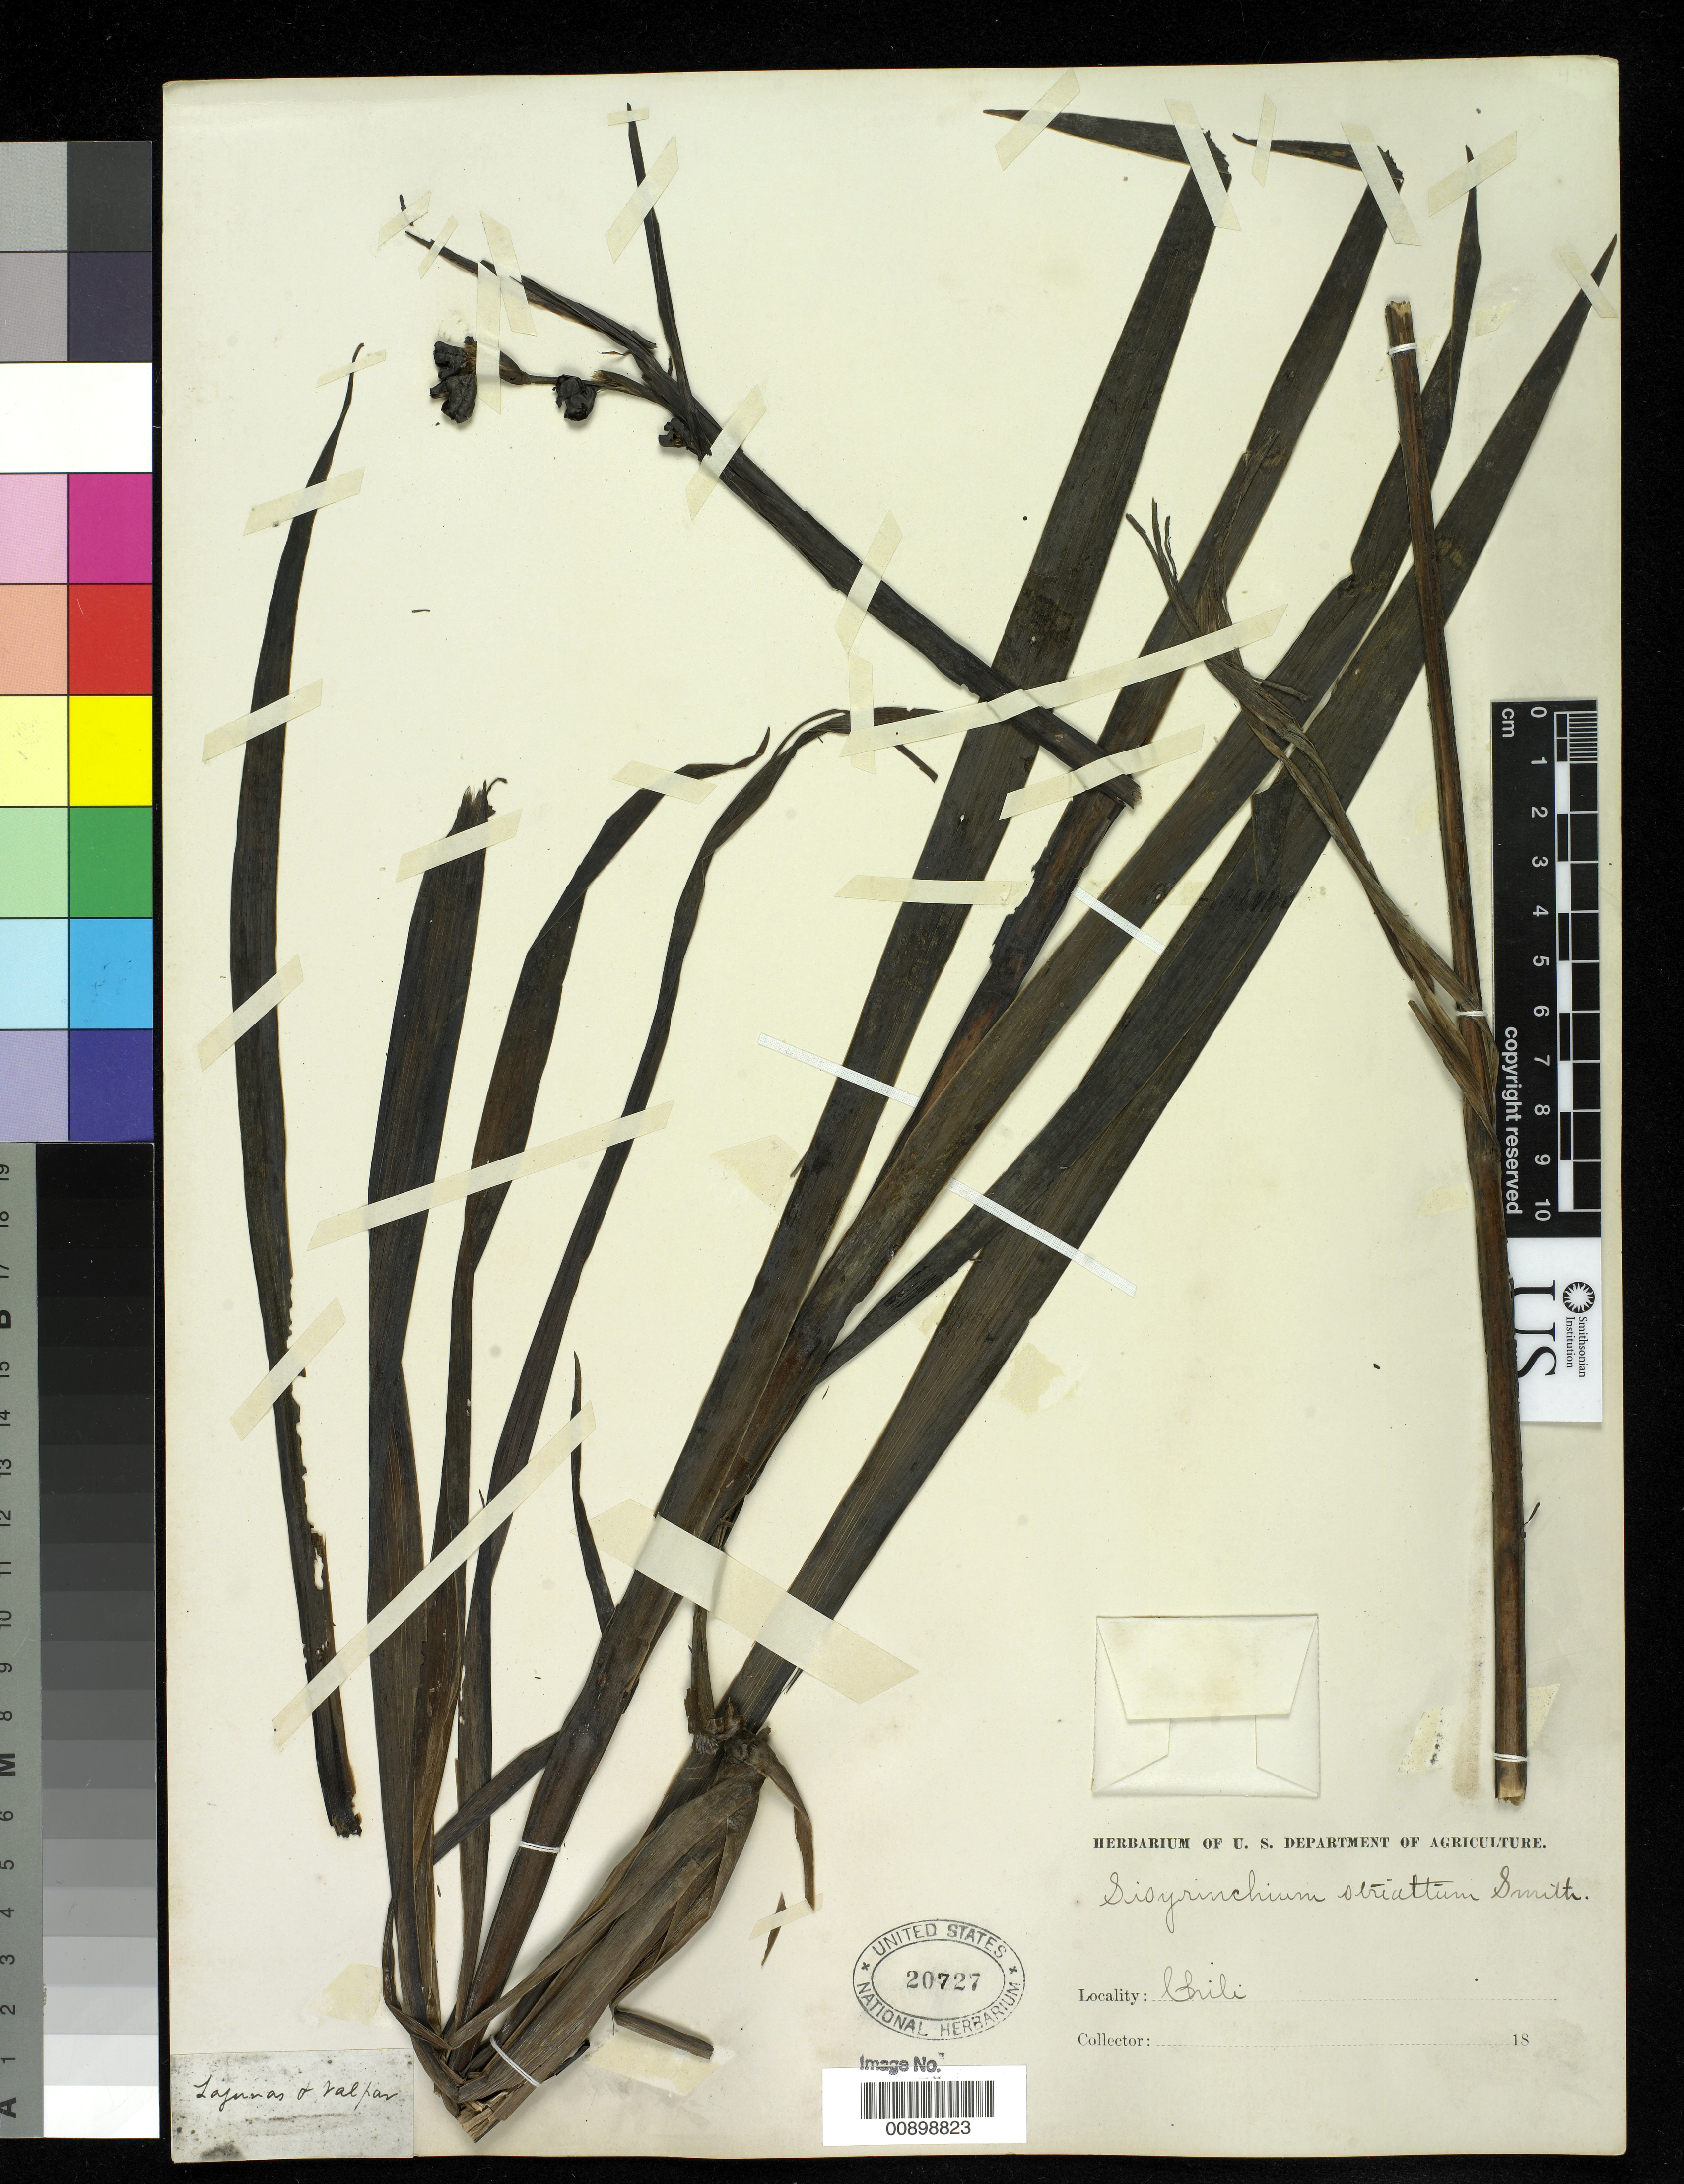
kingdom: Plantae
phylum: Tracheophyta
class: Liliopsida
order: Asparagales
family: Iridaceae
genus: Sisyrinchium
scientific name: Sisyrinchium striatum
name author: Sm.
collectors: Wilkes Explor. Exped.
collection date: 1838/1842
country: Chile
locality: Lagunas & Valpar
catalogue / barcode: US 20727